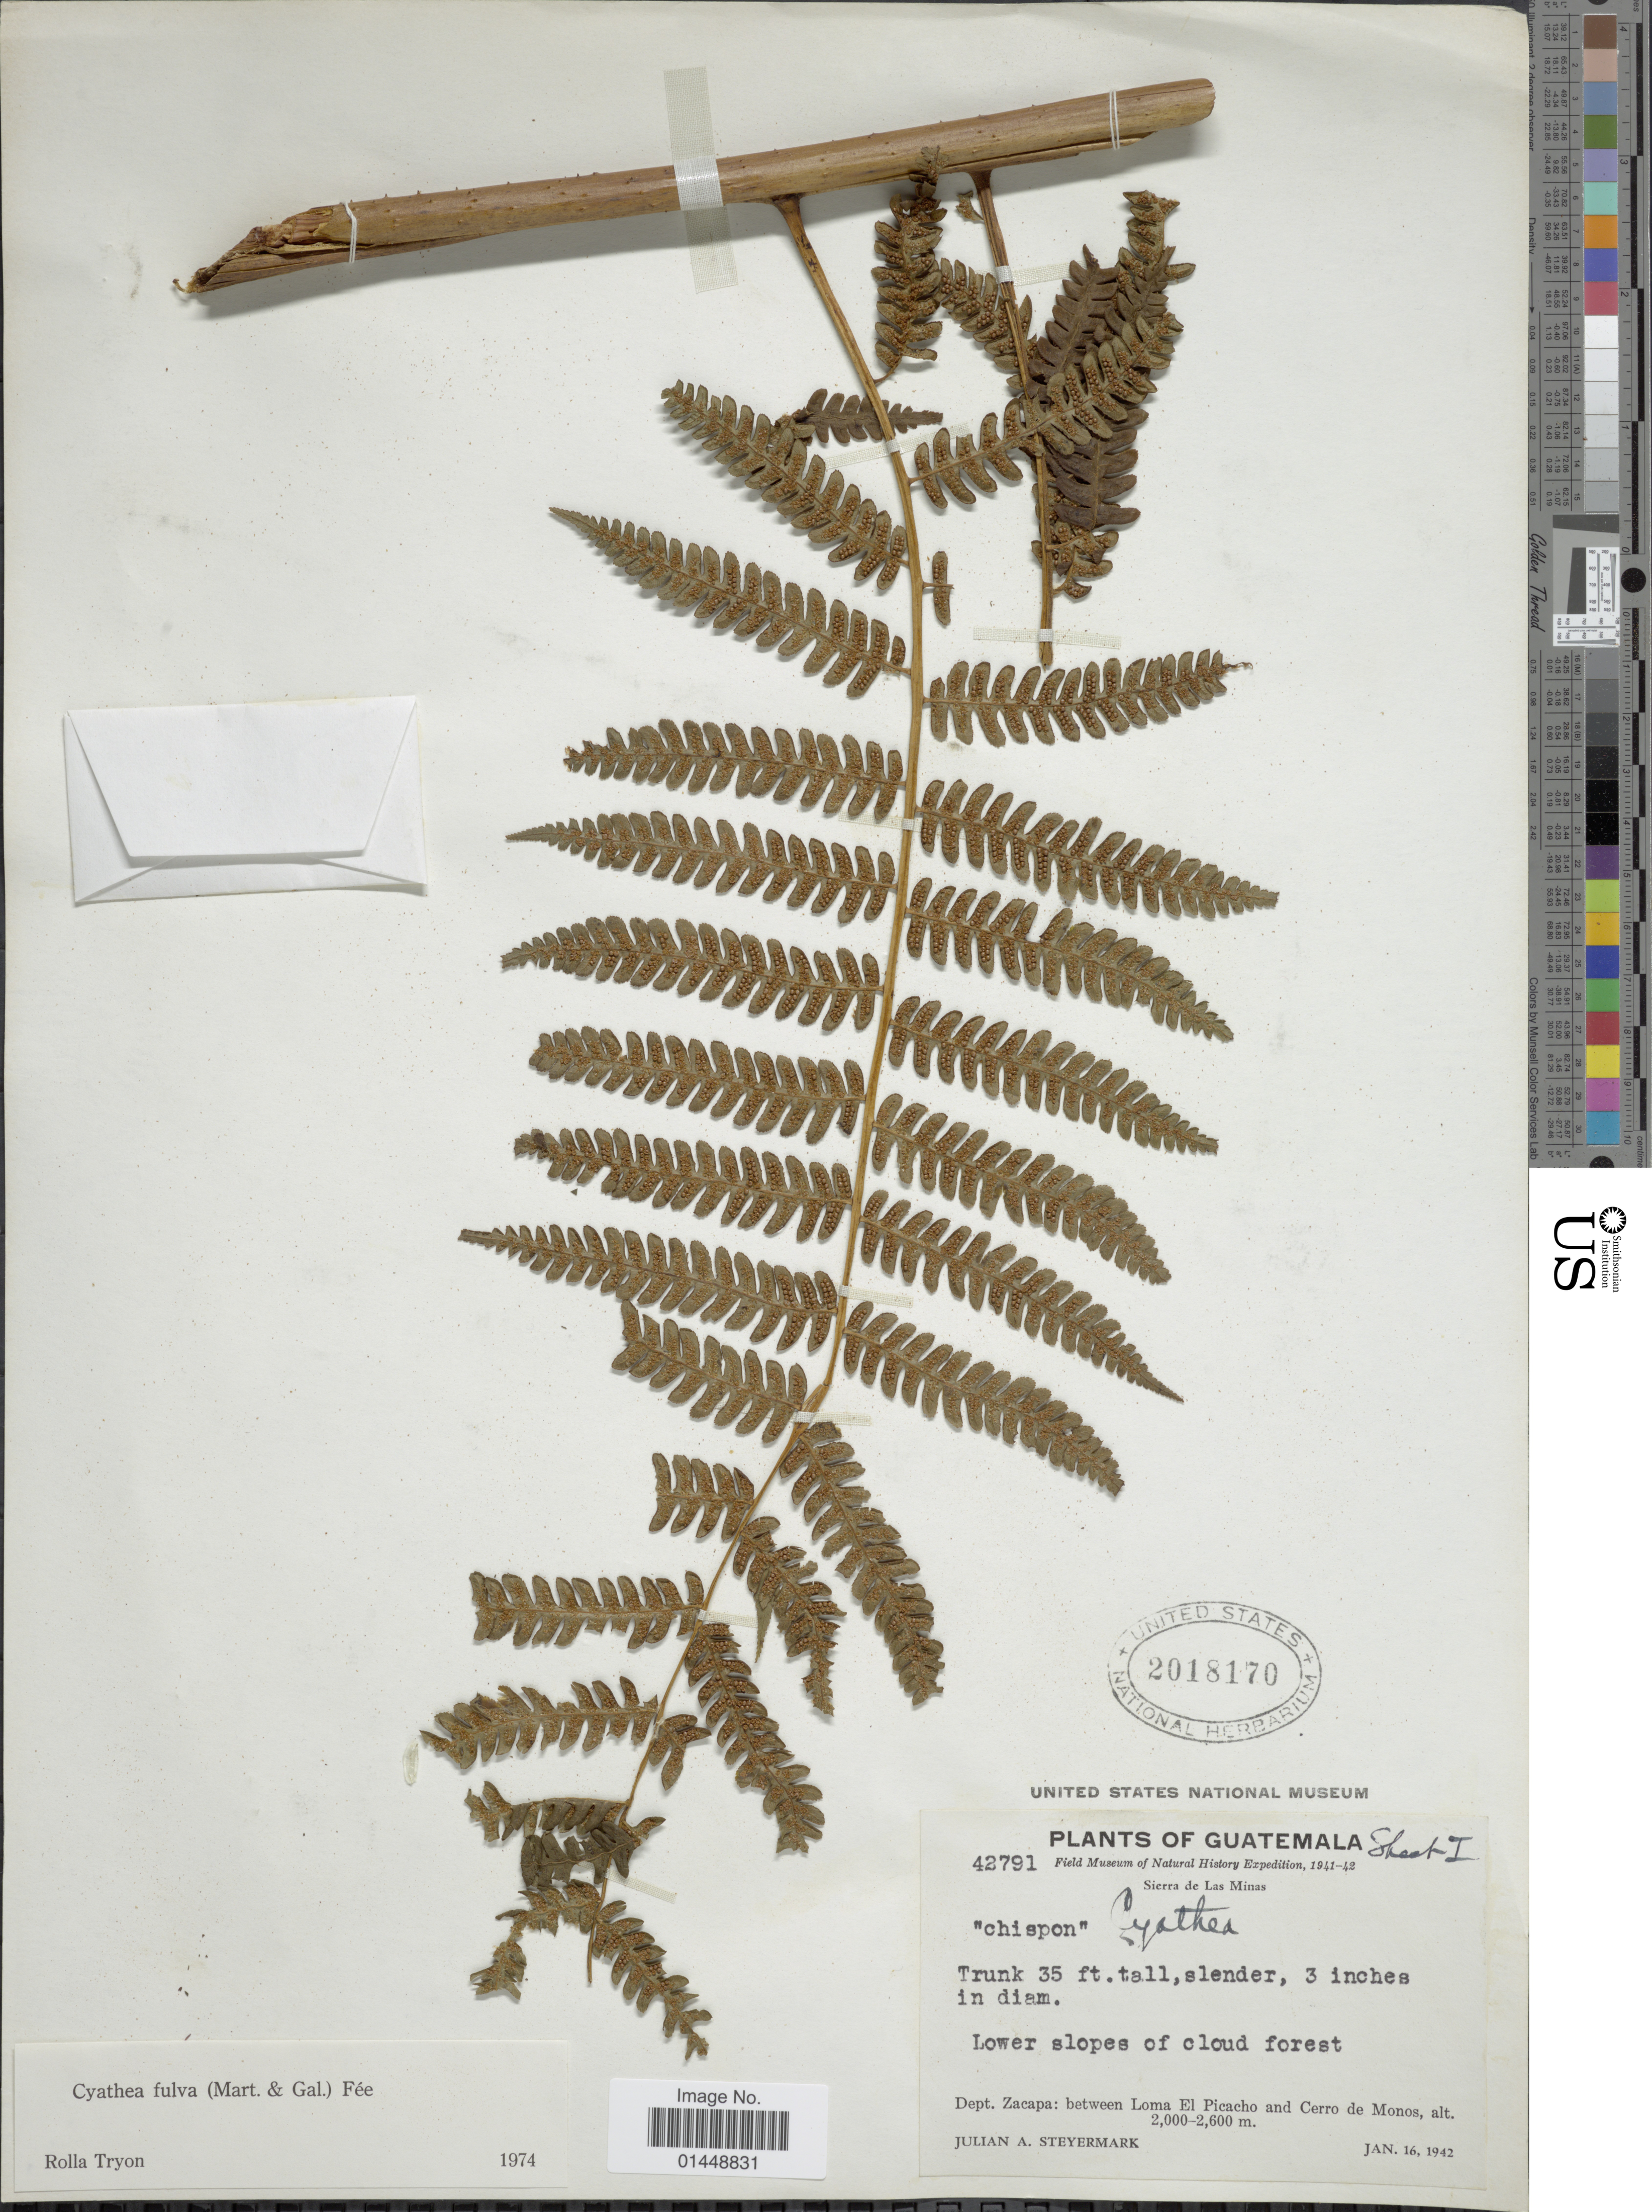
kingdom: Plantae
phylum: Tracheophyta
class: Polypodiopsida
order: Cyatheales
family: Cyatheaceae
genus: Cyathea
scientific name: Cyathea fulva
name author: (M. Martens & Galeotti) Fée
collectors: J. Steyermark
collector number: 42791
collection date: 1942-01-16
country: Guatemala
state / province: Zacapa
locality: Sierra de Las Minas. Dept. Zacapa: between Loma El Picacho and Cerro de Monos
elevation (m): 2000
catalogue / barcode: US 2018170